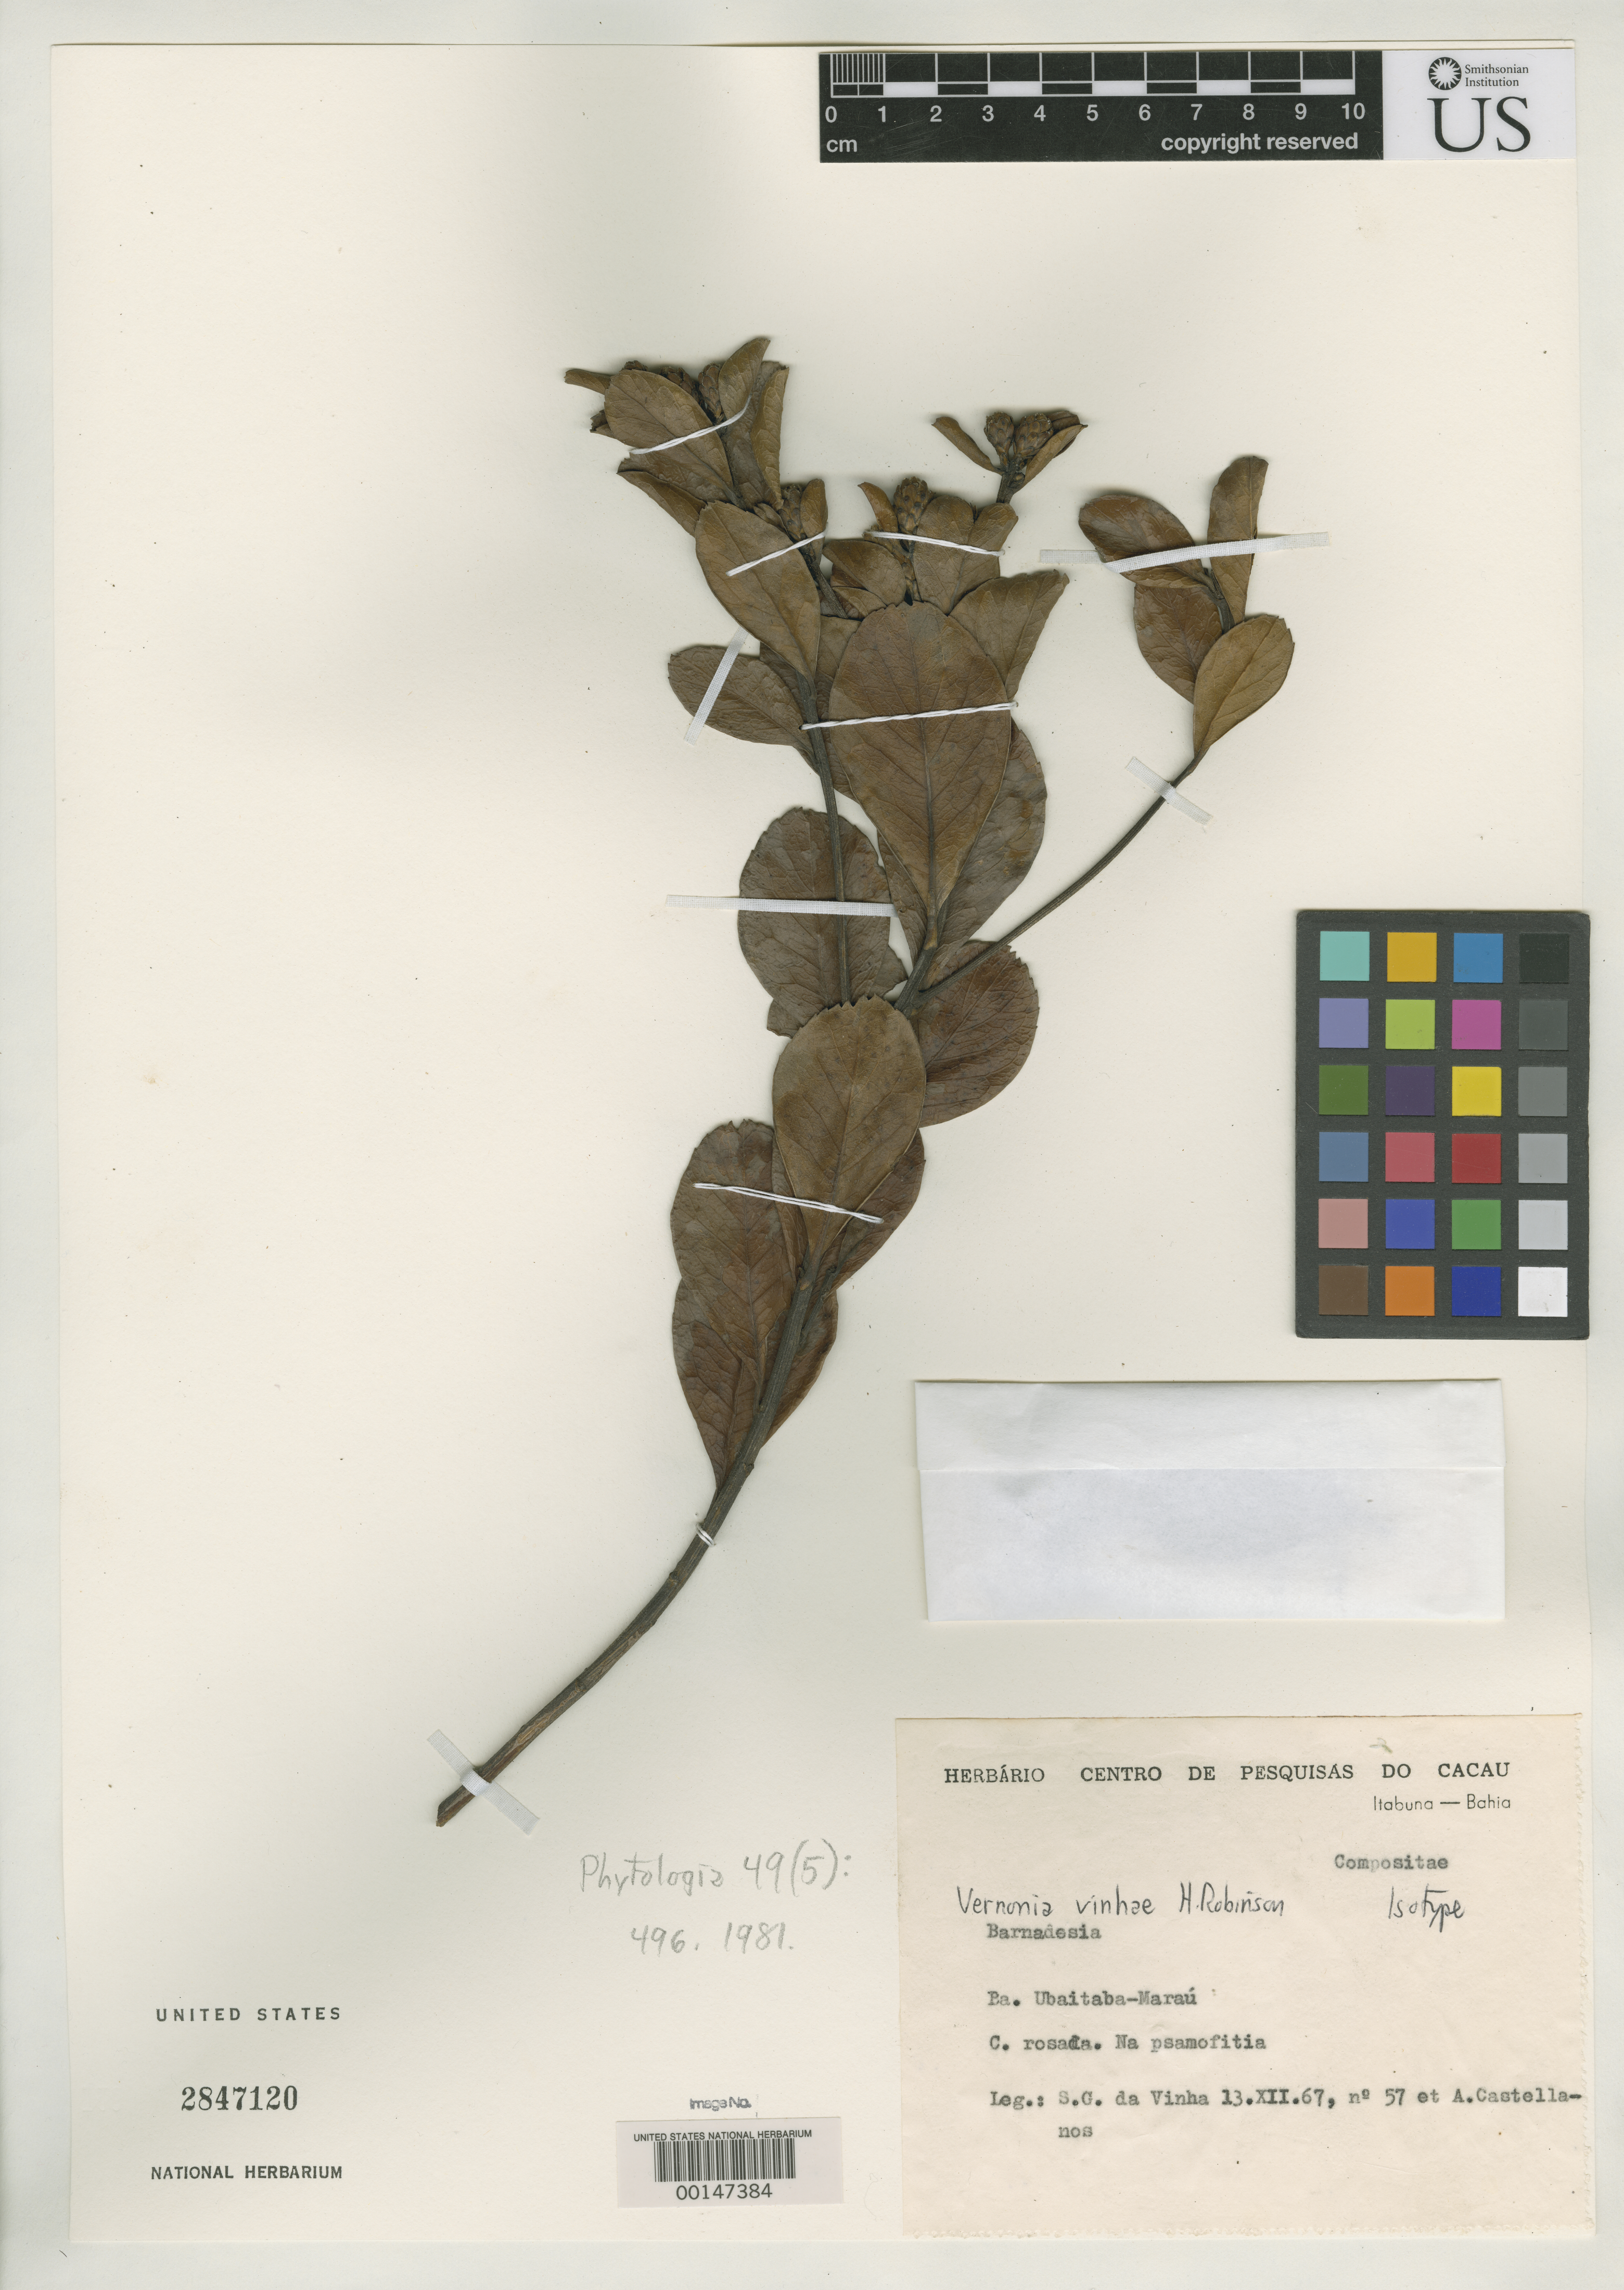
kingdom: Plantae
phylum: Tracheophyta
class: Magnoliopsida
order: Asterales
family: Asteraceae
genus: Vernonia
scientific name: Vernonia vinhae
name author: H. Rob.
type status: Isotype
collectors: S. G. Vinha & A. Castellanos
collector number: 57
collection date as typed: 13 Jul 1967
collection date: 1967-07-13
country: Brazil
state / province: Bahia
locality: Ubaitaba-Marau.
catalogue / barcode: US 2847120